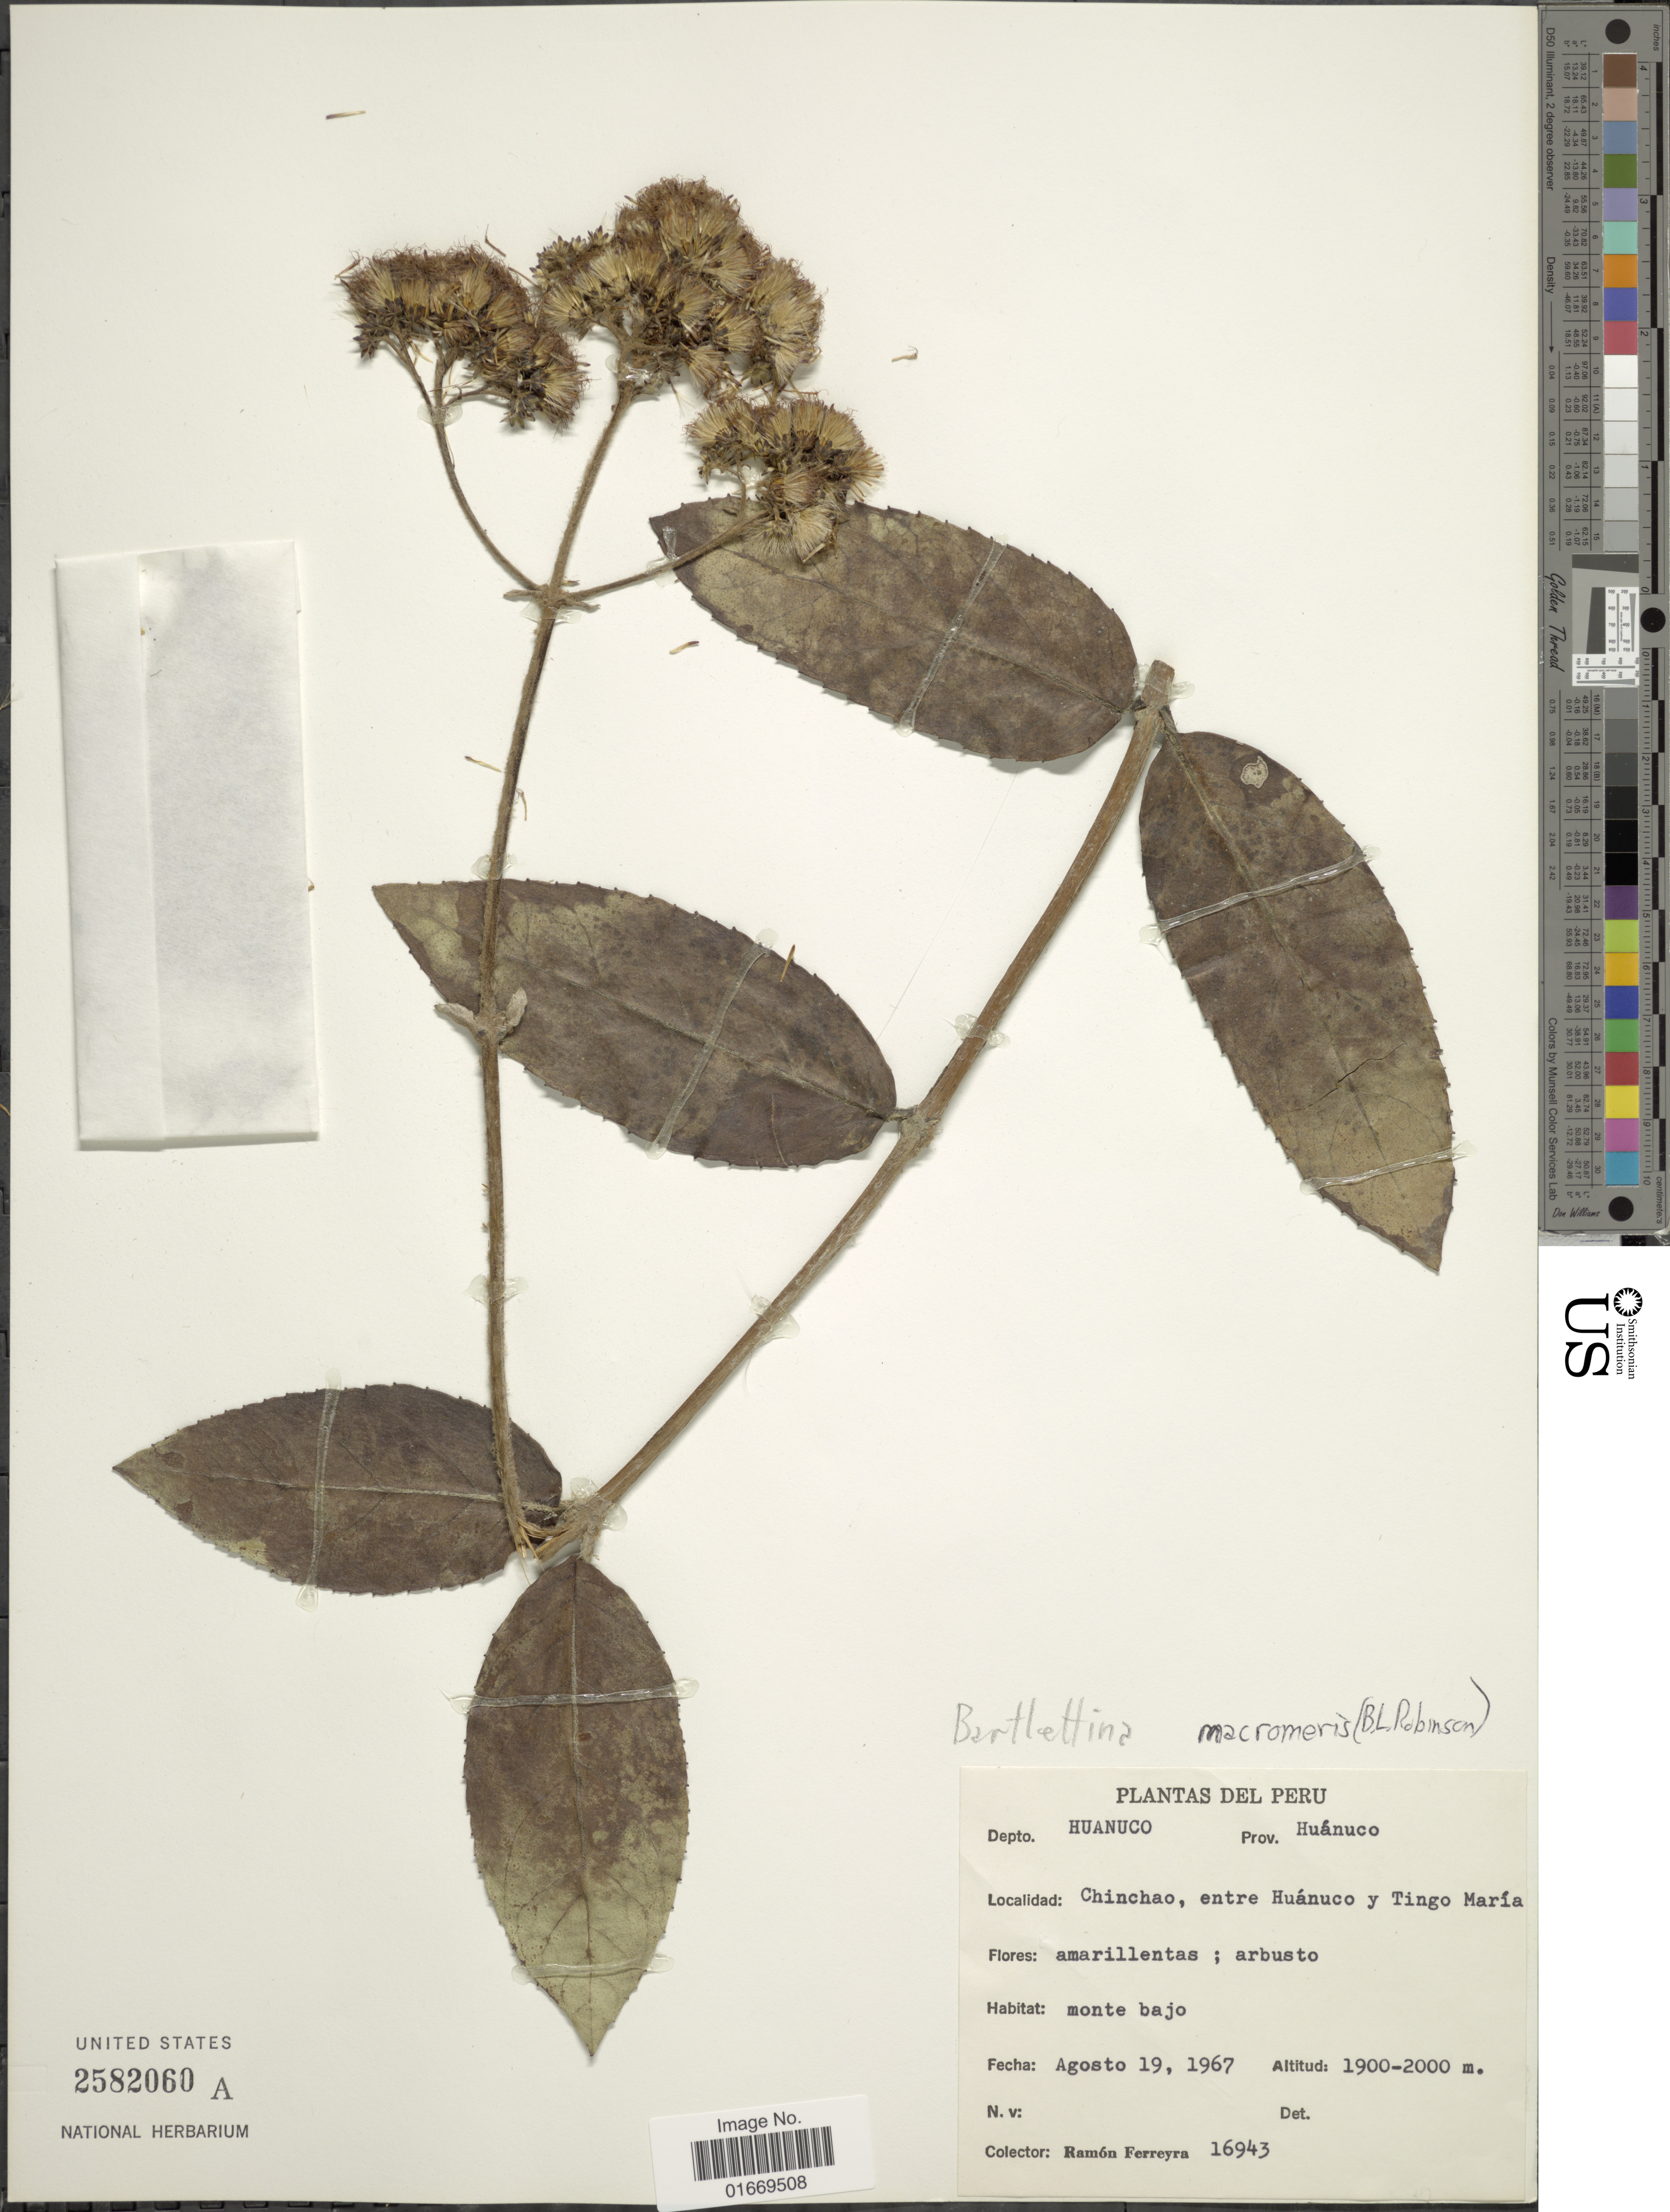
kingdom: Plantae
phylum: Tracheophyta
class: Magnoliopsida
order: Asterales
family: Asteraceae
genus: Bartlettina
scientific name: Bartlettina macromeris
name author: (B.L. Rob.) R.M. King & H. Rob.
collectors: R. A. Ferreyra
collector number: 16943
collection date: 1967-08-19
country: Peru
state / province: Huánuco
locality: Depto. Huanuco, Chinchao, entre Huánuco y Tingo María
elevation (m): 1900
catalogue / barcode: US 2582060A